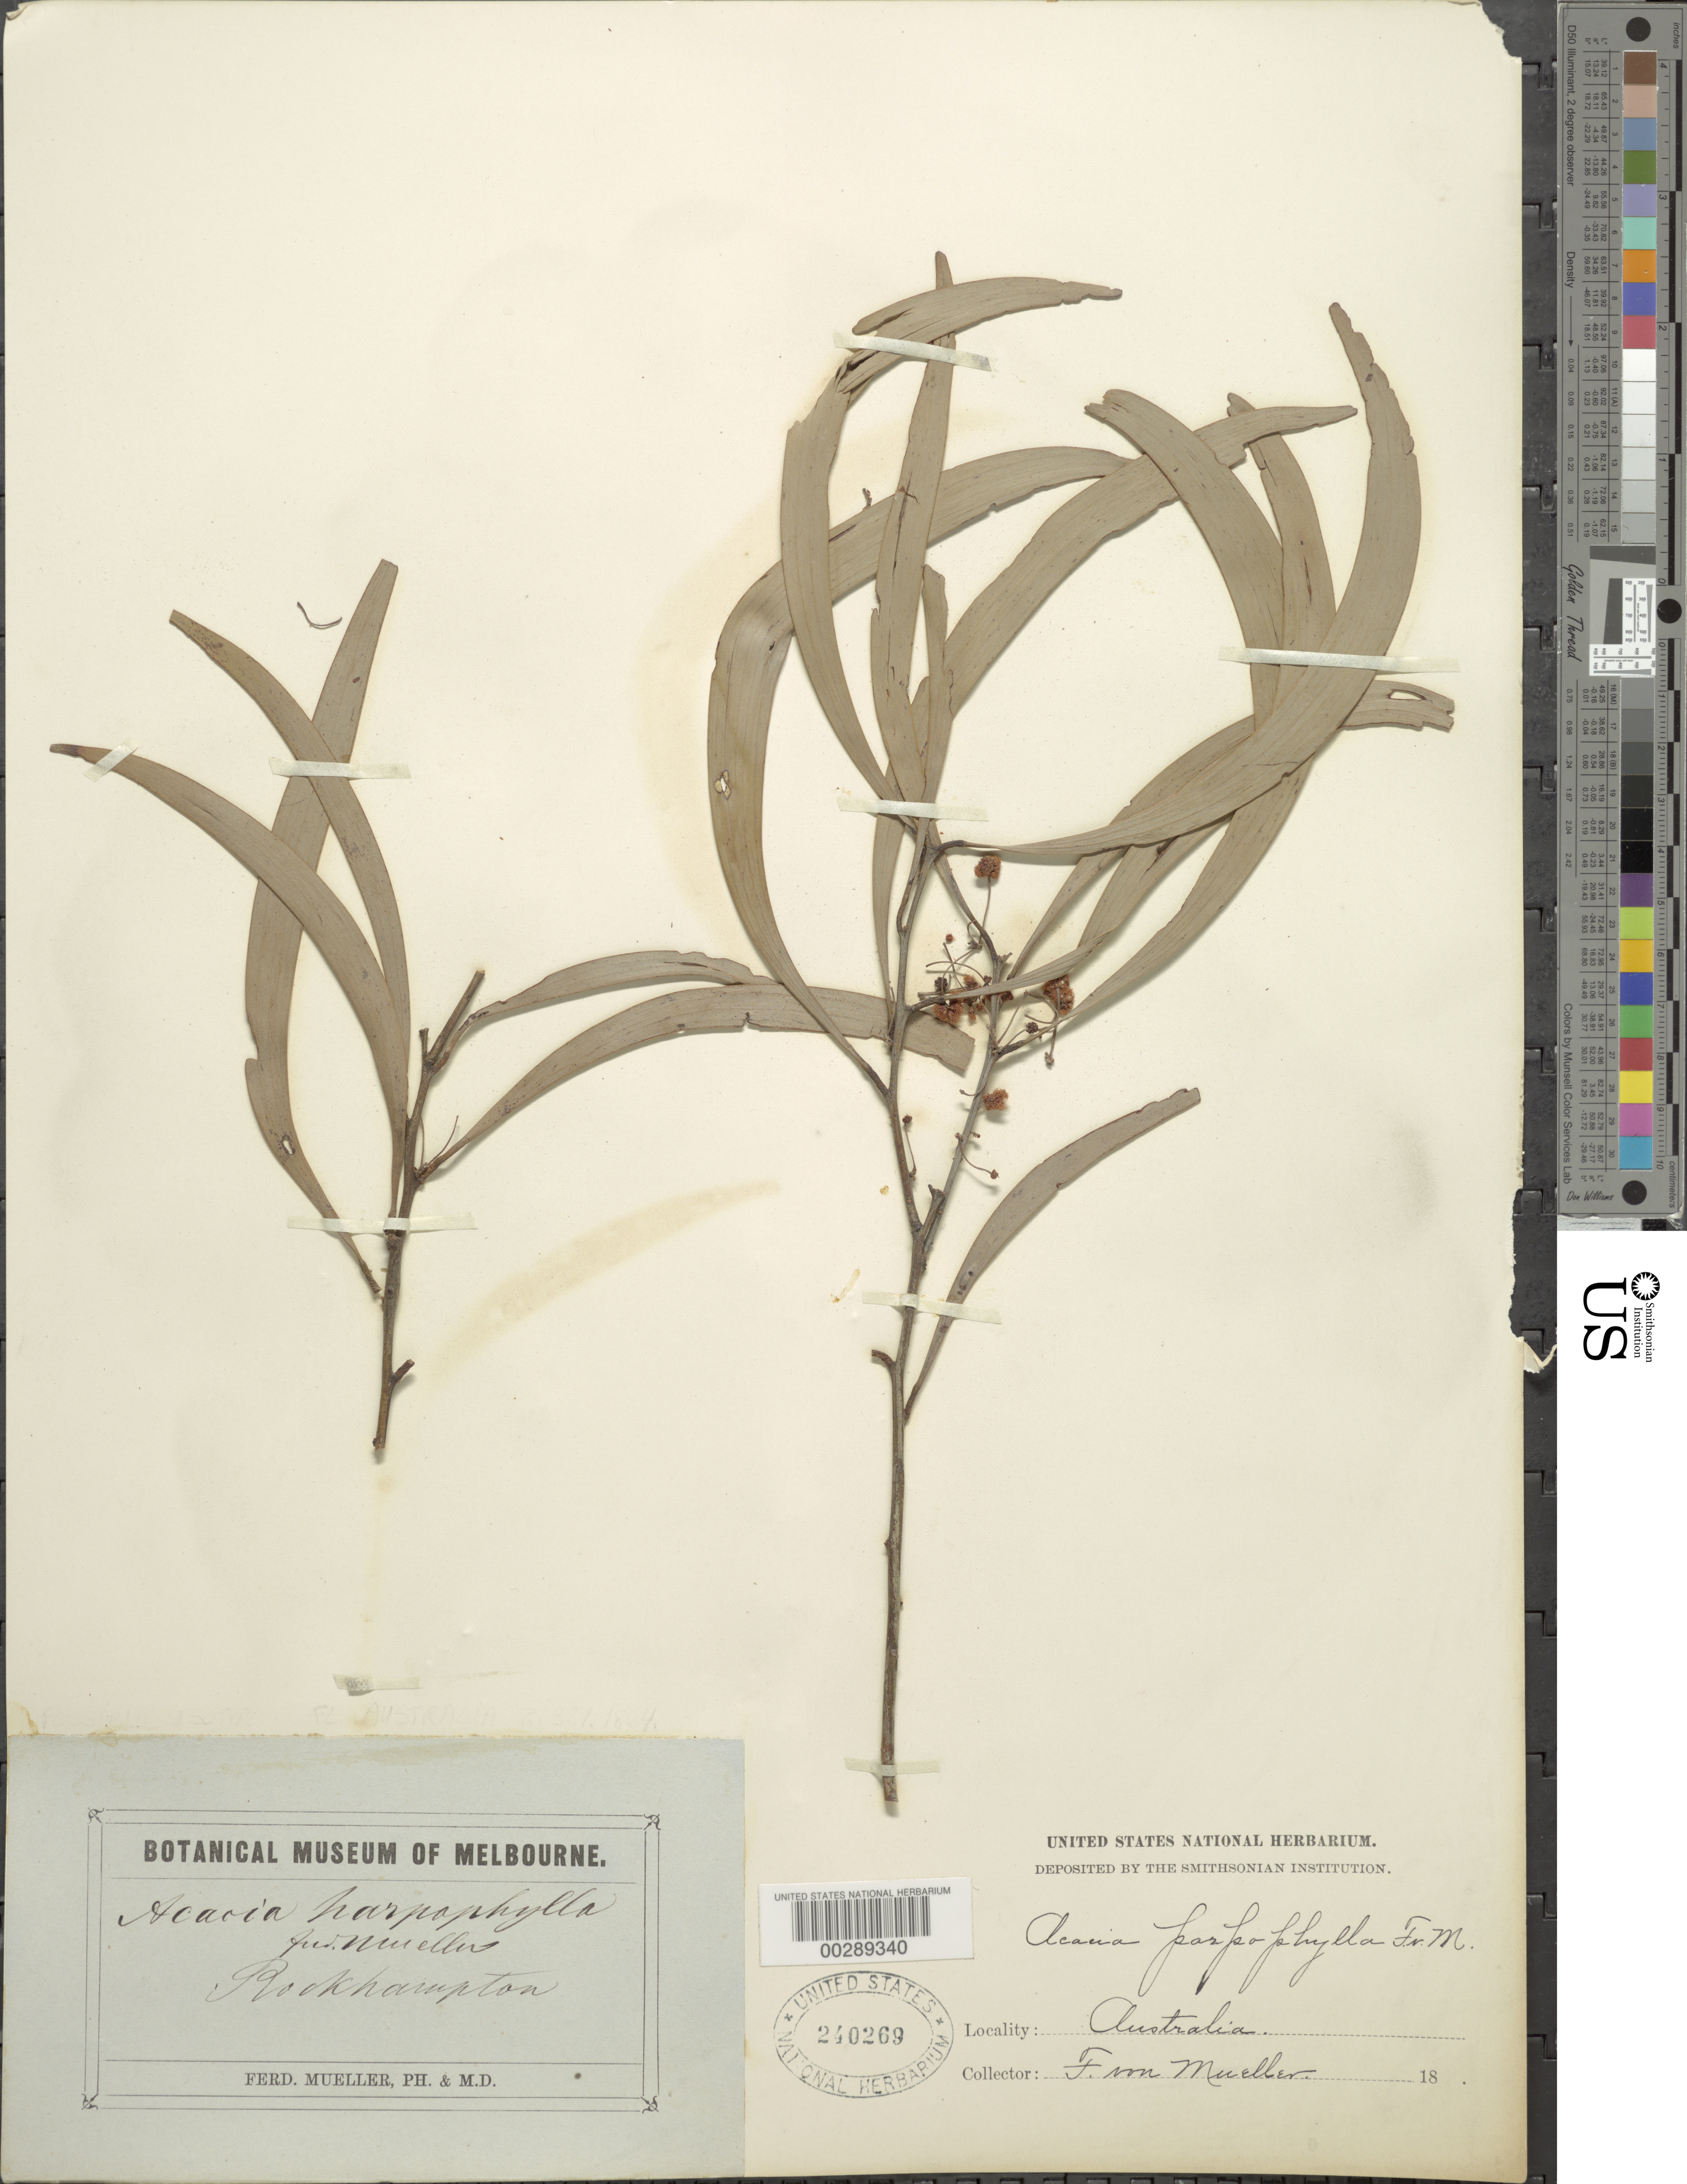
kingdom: Plantae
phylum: Tracheophyta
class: Magnoliopsida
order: Fabales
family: Fabaceae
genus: Acacia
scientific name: Acacia harpophylla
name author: F. Muell. ex Benth.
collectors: F. Mueller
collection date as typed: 18--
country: Australia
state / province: Queensland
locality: Rockhampton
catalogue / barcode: US 240269